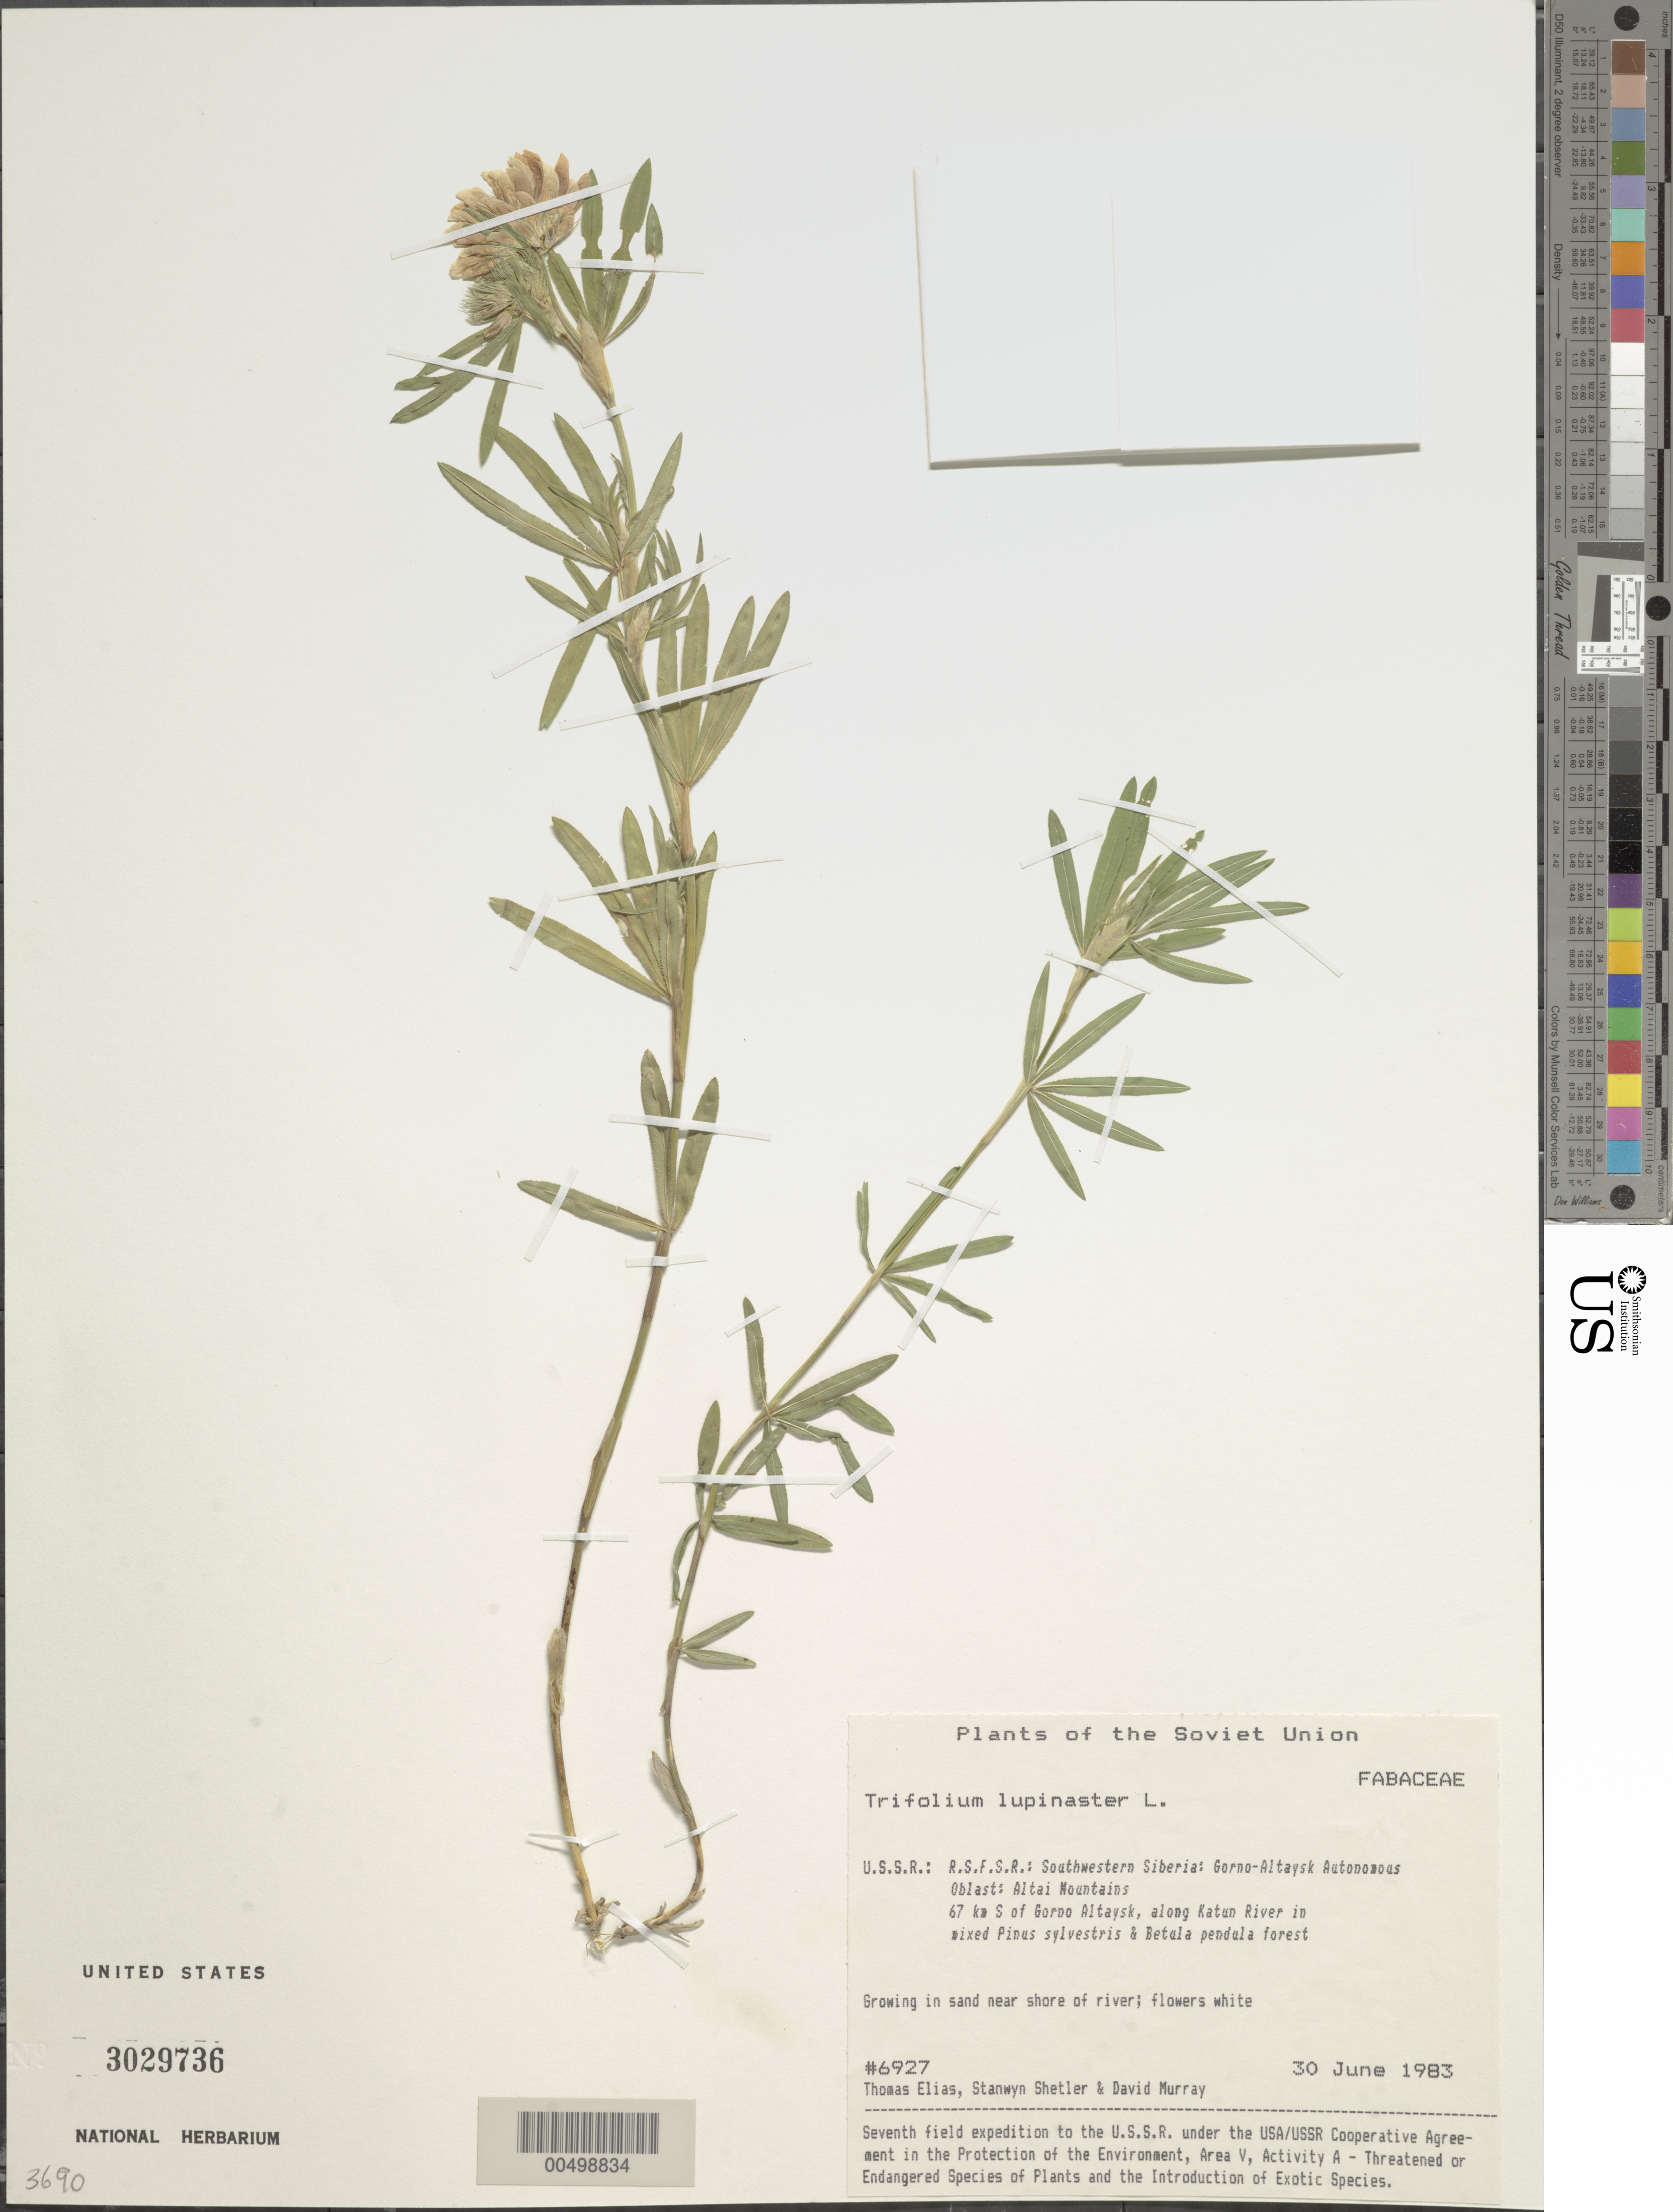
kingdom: Plantae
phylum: Tracheophyta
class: Magnoliopsida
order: Fabales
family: Fabaceae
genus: Trifolium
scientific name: Trifolium lupinaster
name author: L.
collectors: T. Elias, S. Shetler & D. F. Murray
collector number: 6927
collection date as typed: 30 Jun 1983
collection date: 1983-06-30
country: Russian Federation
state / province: Altai Republic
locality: Altai Mountains, 67 km S of Gorno-Altaysk, along Katun River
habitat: mixed Pinus sylvestris and Betula pendula forest, growing in sand near shore of river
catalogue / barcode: US 3029736